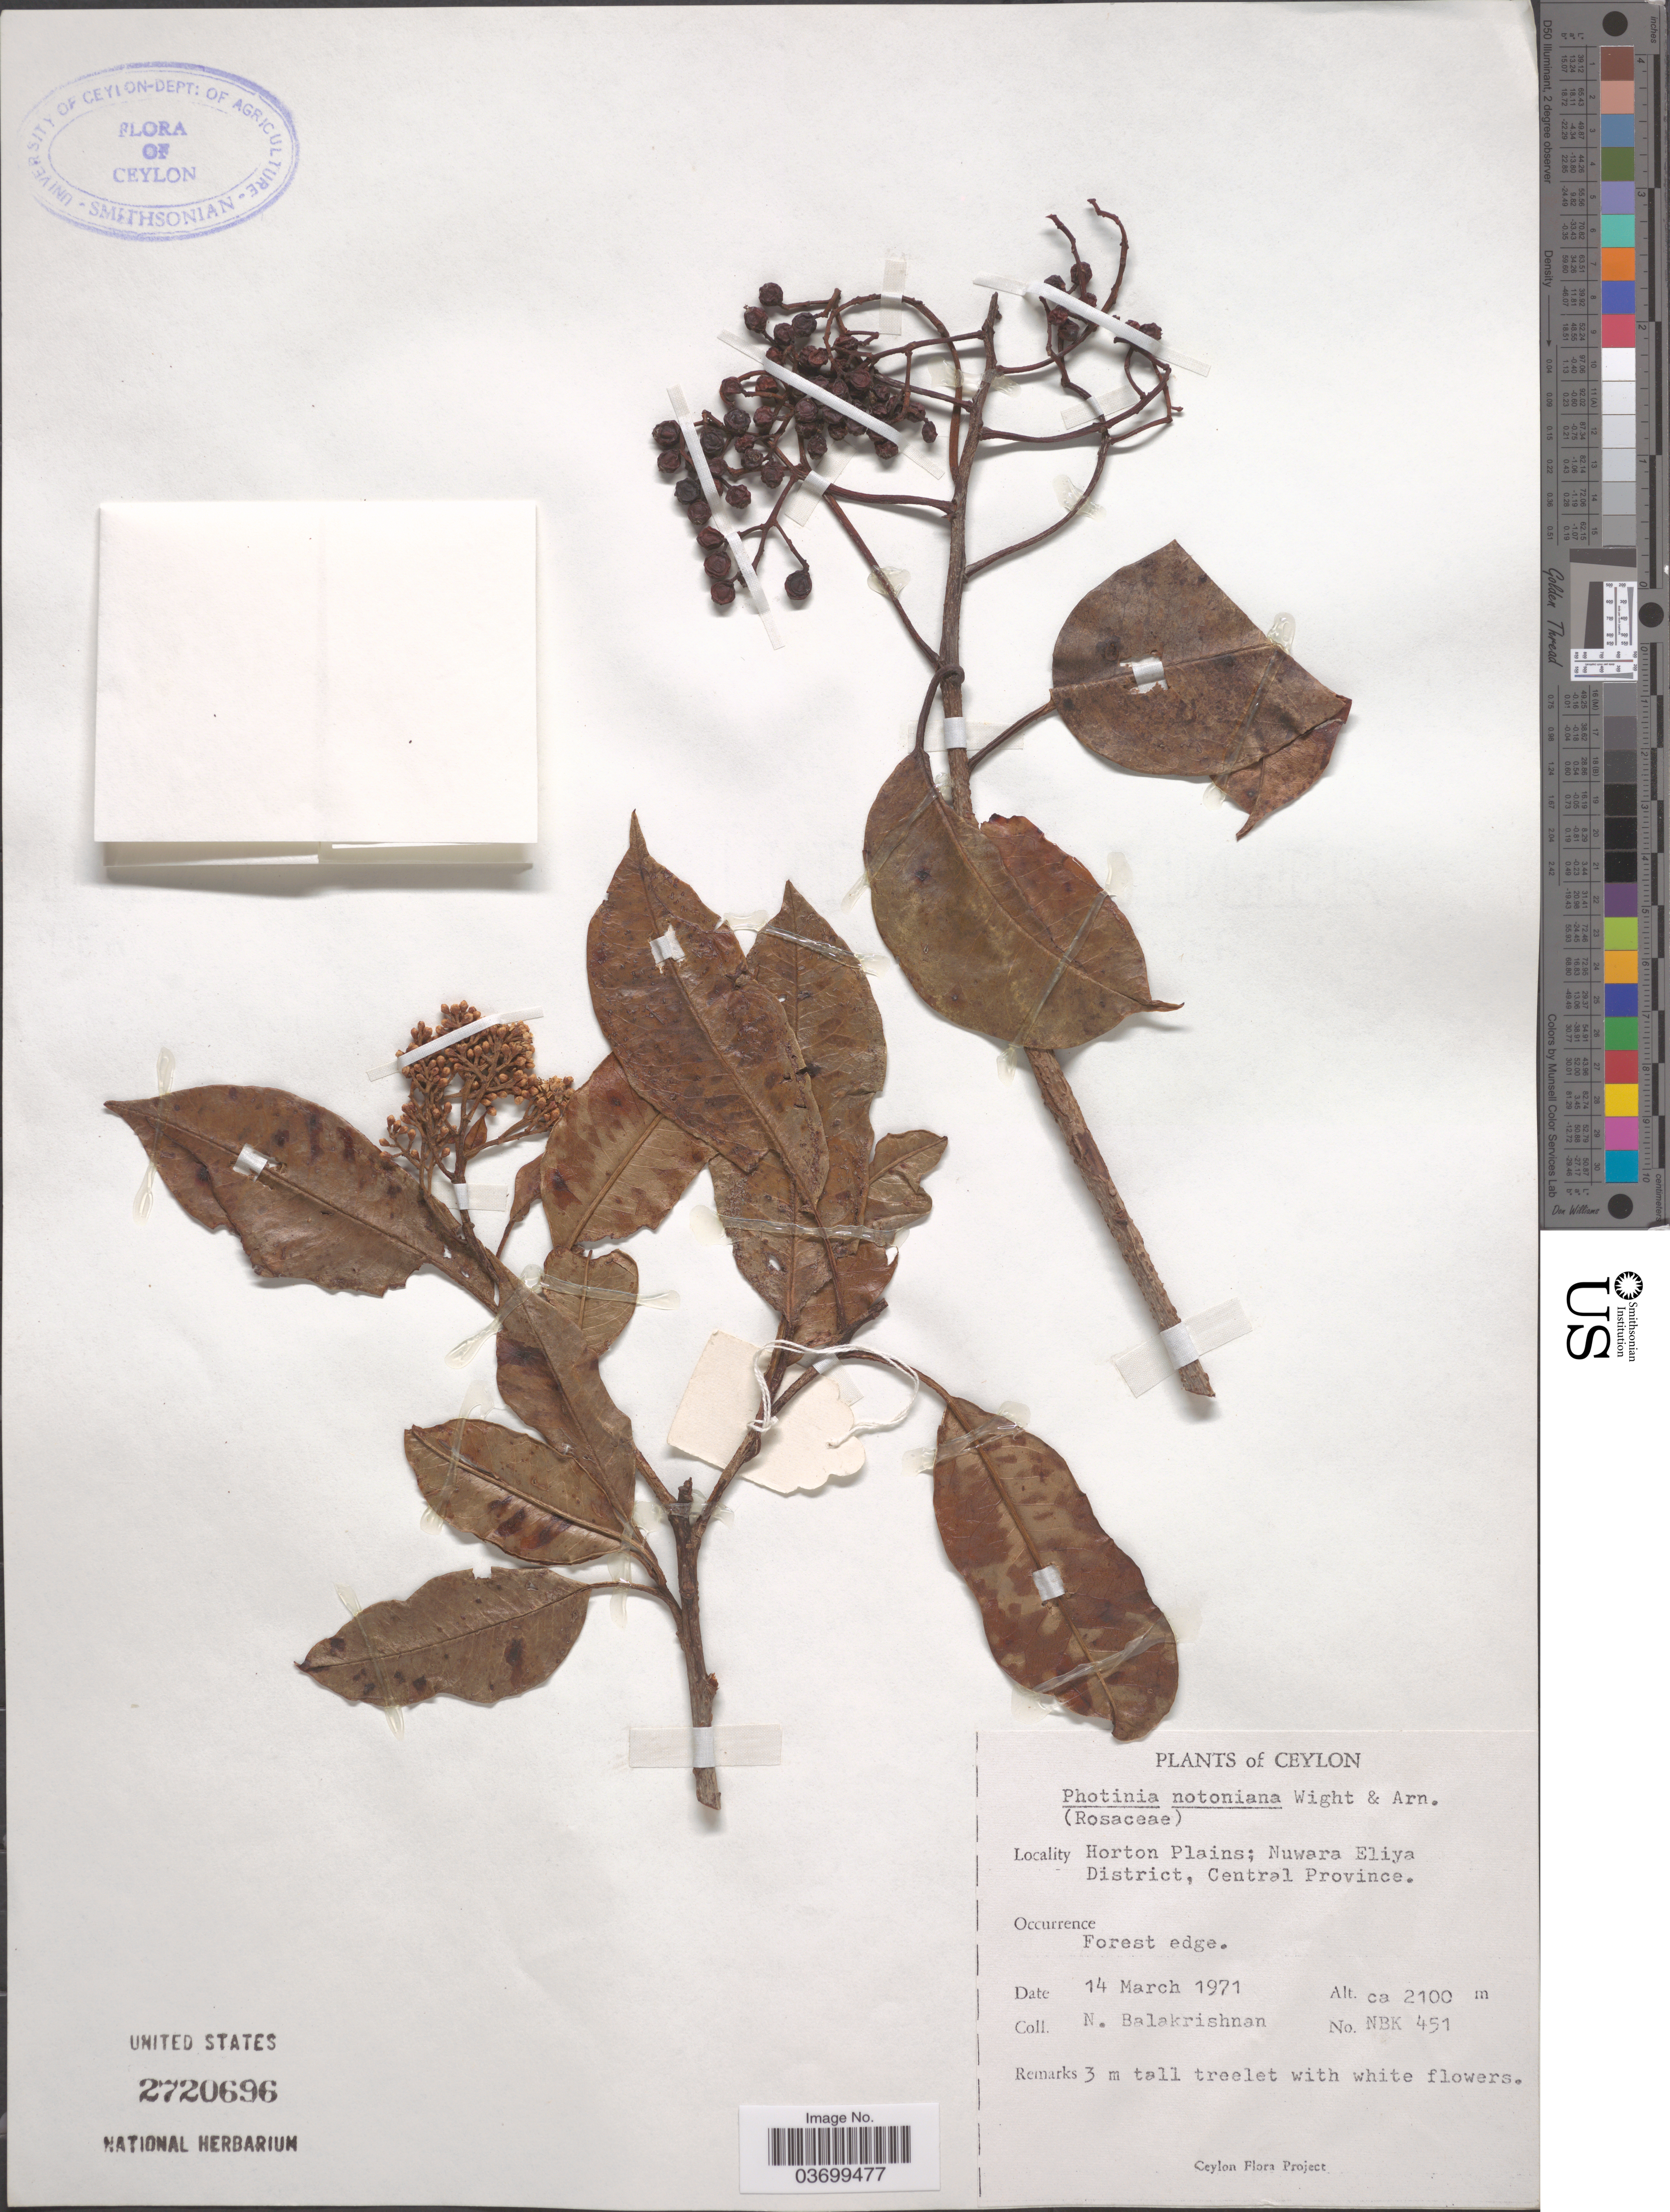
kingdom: Plantae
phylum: Tracheophyta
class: Magnoliopsida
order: Rosales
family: Rosaceae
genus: Photinia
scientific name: Photinia notoniana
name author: Wight & Arn.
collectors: N. Balakrishnan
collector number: NBK 451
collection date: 1971-03-14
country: Sri Lanka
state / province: Central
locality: Ceylon. Horton Plains; Nuwara Eliya District.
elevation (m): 2100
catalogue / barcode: US 2720696